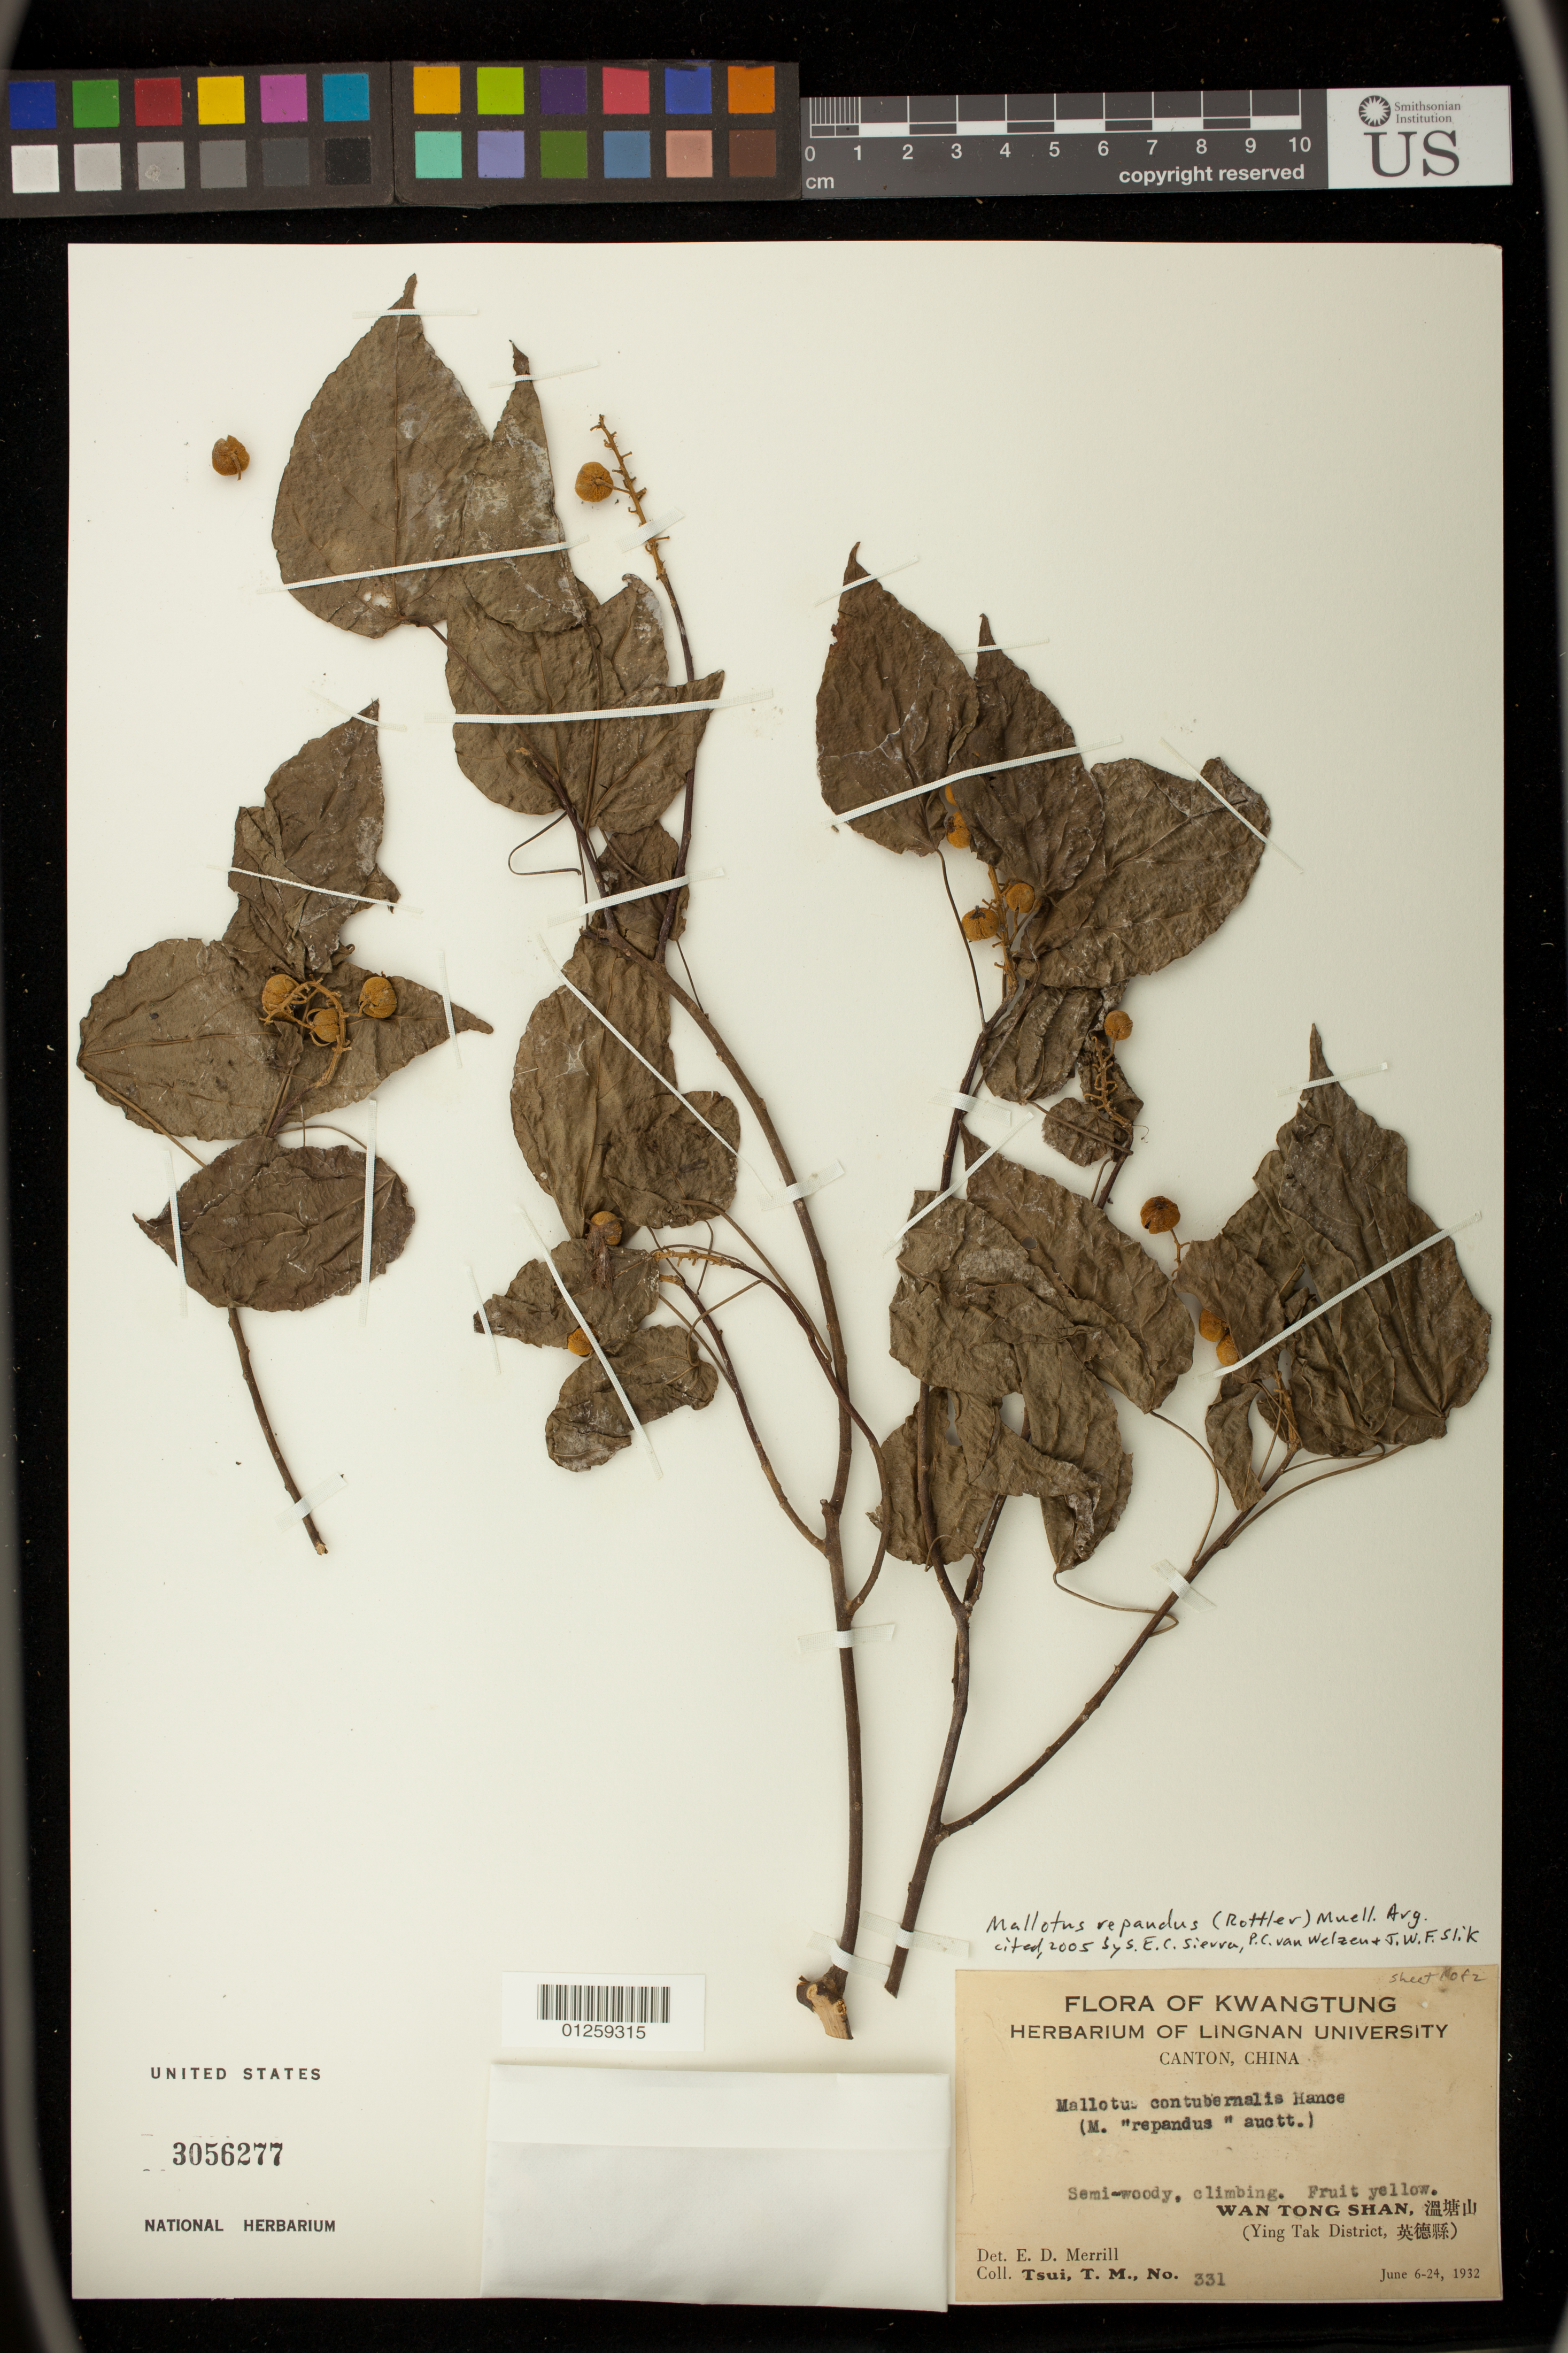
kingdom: Plantae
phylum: Tracheophyta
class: Magnoliopsida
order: Malpighiales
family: Euphorbiaceae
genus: Mallotus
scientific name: Mallotus repandus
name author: (Rottler) Müll. Arg.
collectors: T. Tsui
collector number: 331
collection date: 1932-06-06/1932-06-24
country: China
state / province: Guangdong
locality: Wan Tong Shan,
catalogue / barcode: US 3056277